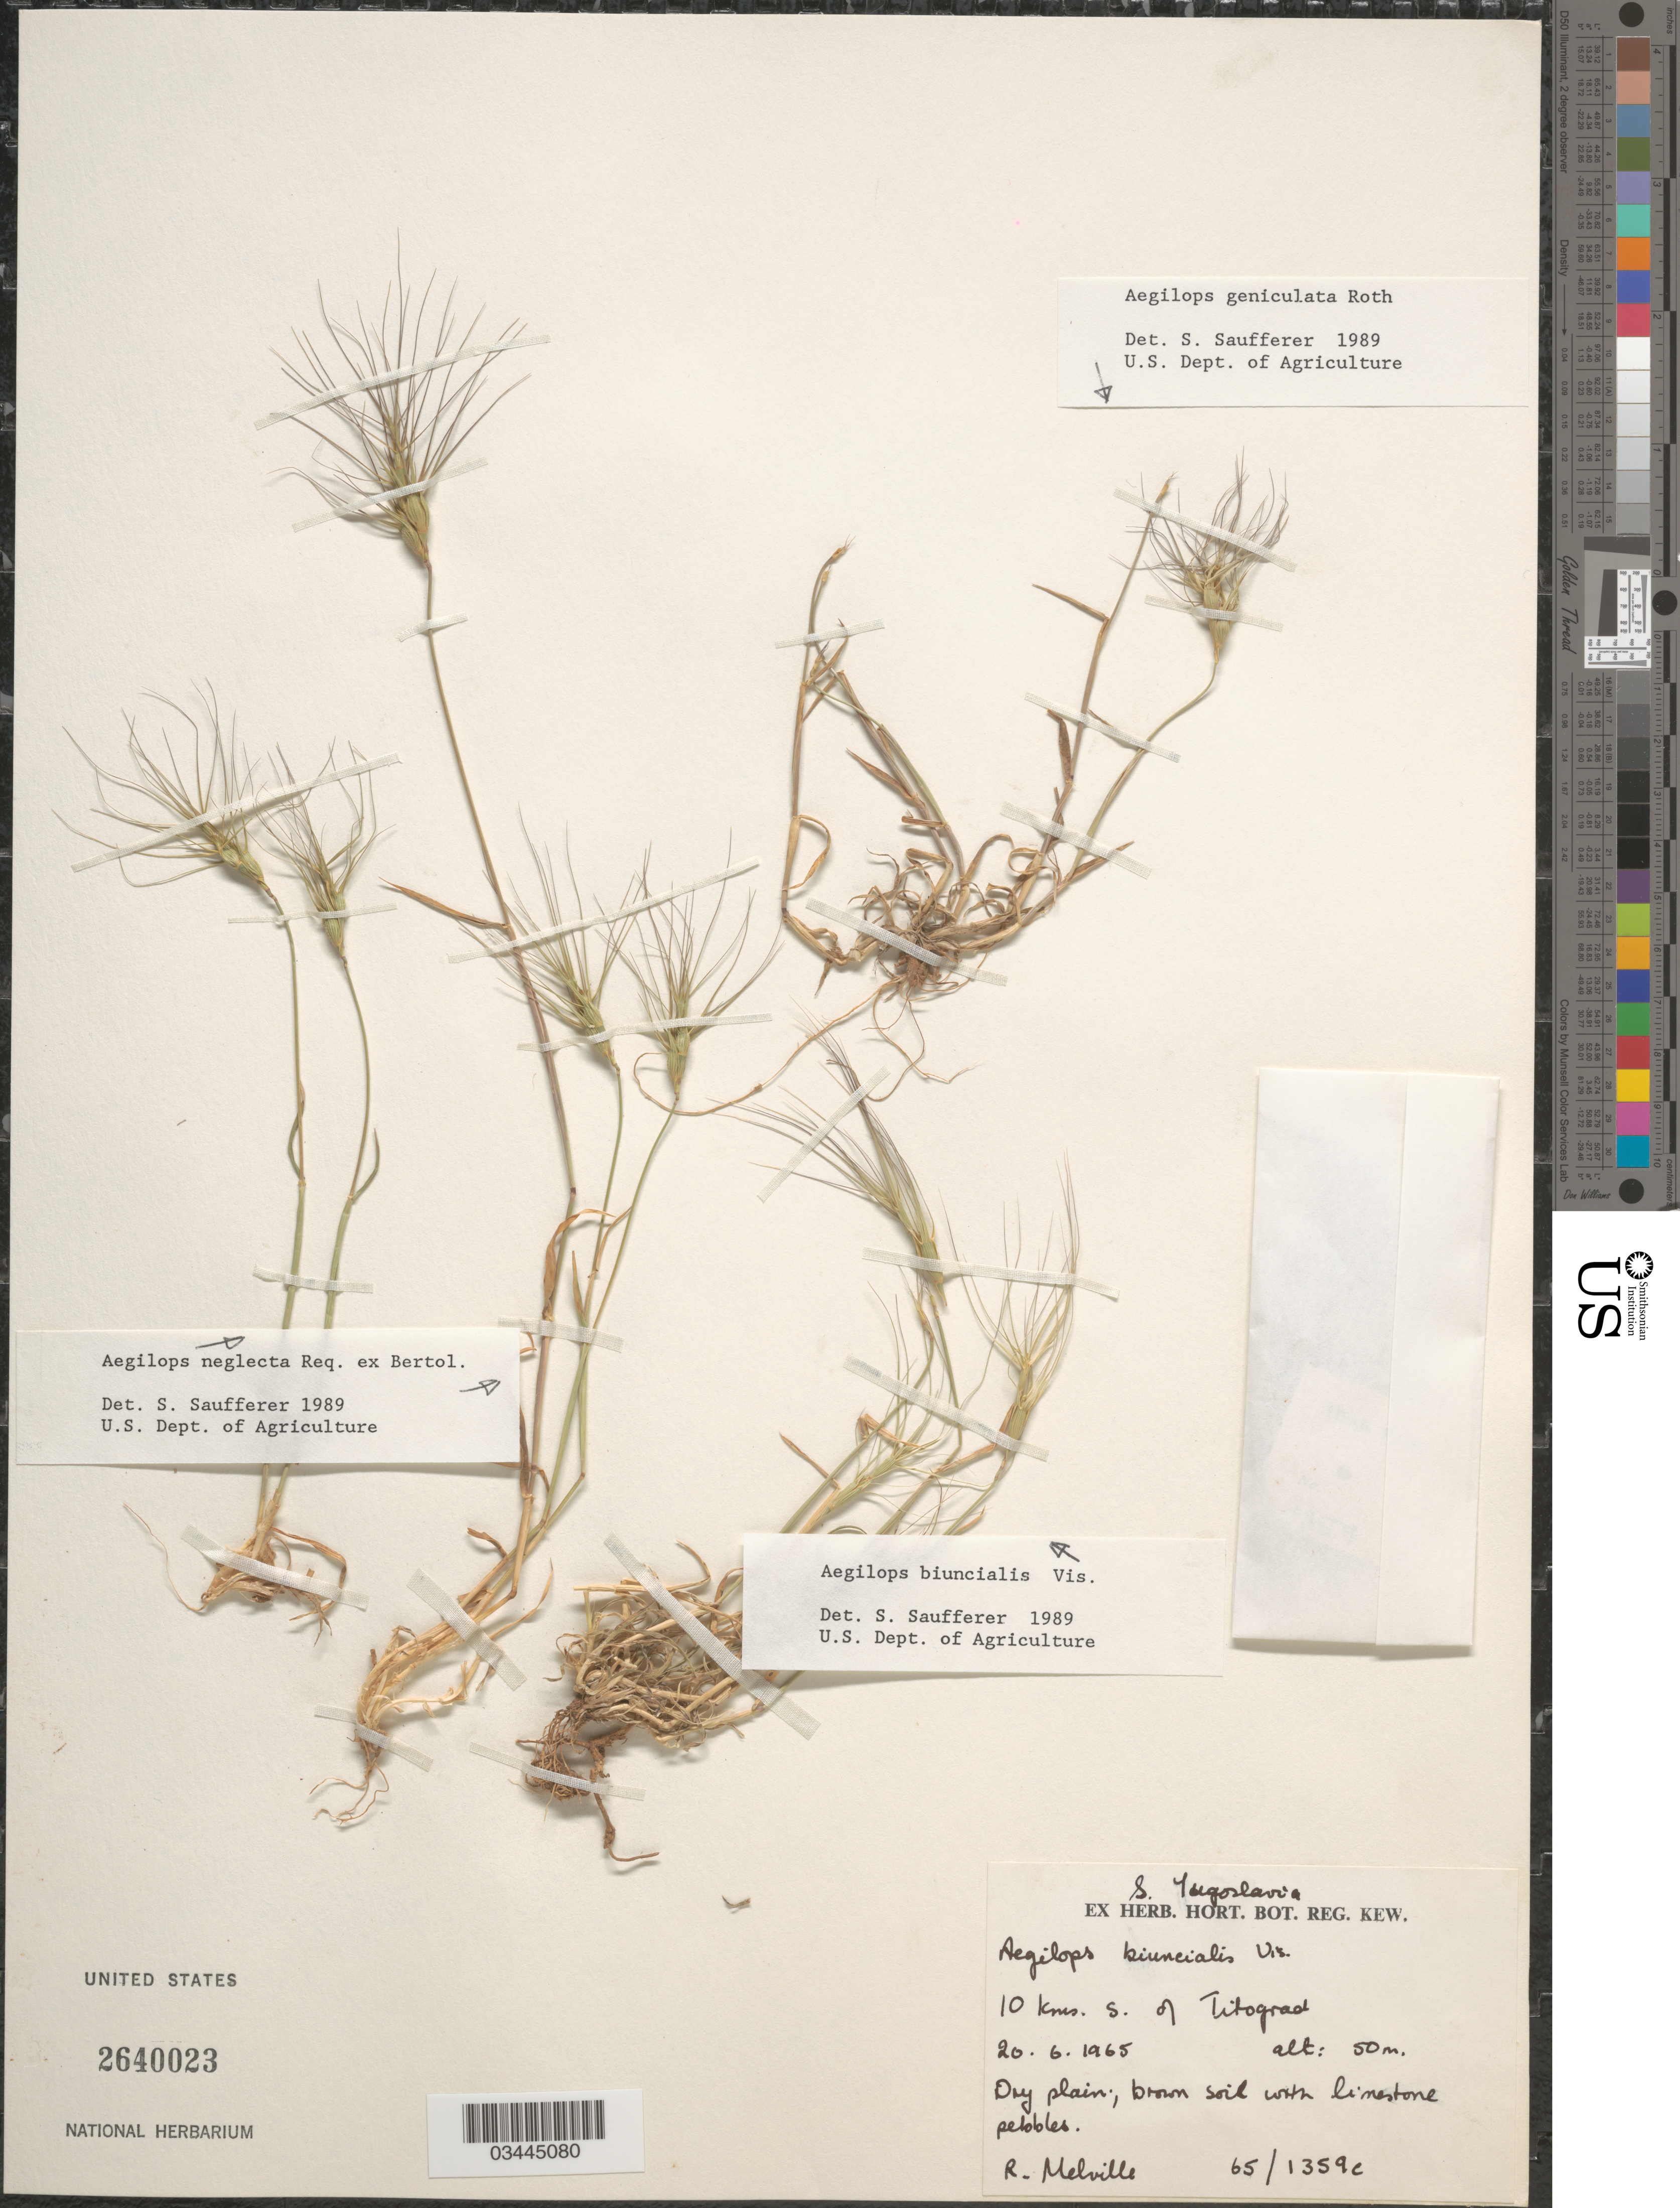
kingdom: Plantae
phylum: Tracheophyta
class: Liliopsida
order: Poales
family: Poaceae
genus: Aegilops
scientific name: Aegilops biuncialis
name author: Vis.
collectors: R. Melville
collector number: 65/1359c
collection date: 1965-06-20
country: Montenegro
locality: S. Yugoslavia. 10 kms. s. of Titograd.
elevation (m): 50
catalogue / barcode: US 2640023